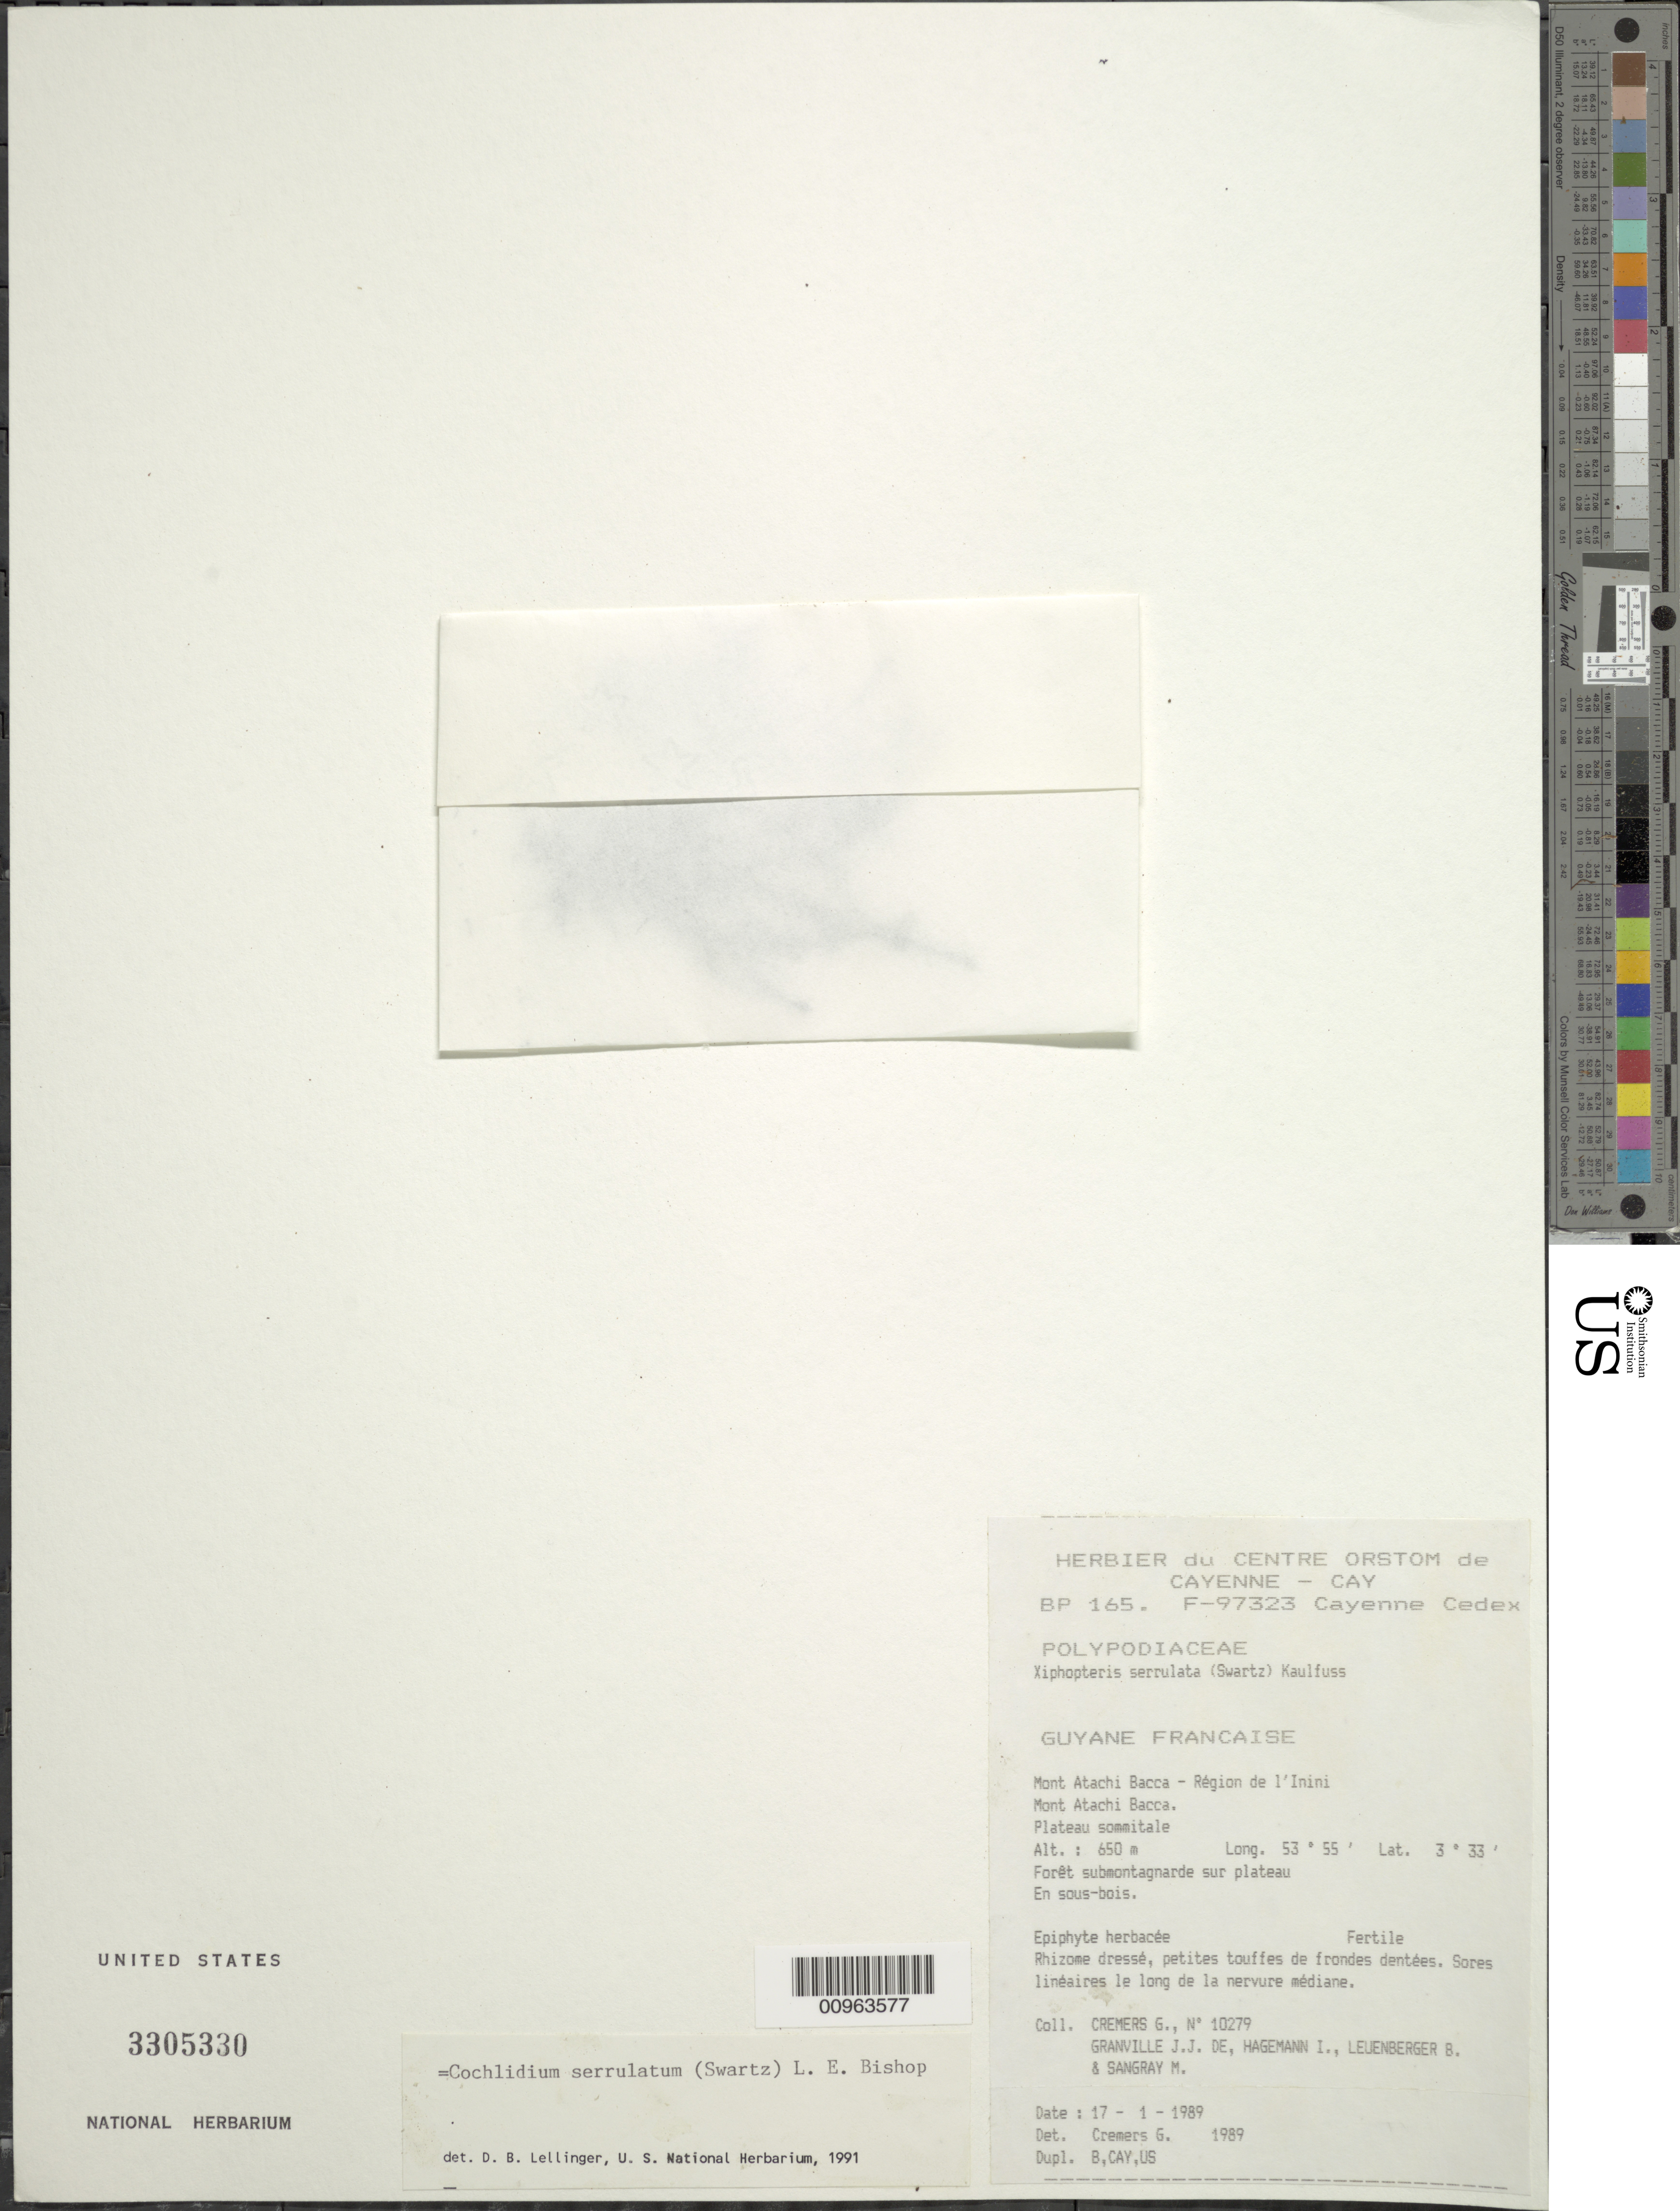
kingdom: Plantae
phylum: Tracheophyta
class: Polypodiopsida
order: Polypodiales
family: Polypodiaceae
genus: Cochlidium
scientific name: Cochlidium serrulatum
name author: (Sw.) L.E. Bishop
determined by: Lellinger, David B., (BOT), Smithsonian Institution - National Museum of Natural History (UNITED STATES)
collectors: G. Cremers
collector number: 10279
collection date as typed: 17-Jan-89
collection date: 1989-01-17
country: French Guiana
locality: Mont Atachi Bacca, région de l'Inini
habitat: Forêt submontagnarde sur plateau, en sous-bois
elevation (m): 650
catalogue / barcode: US 3305330